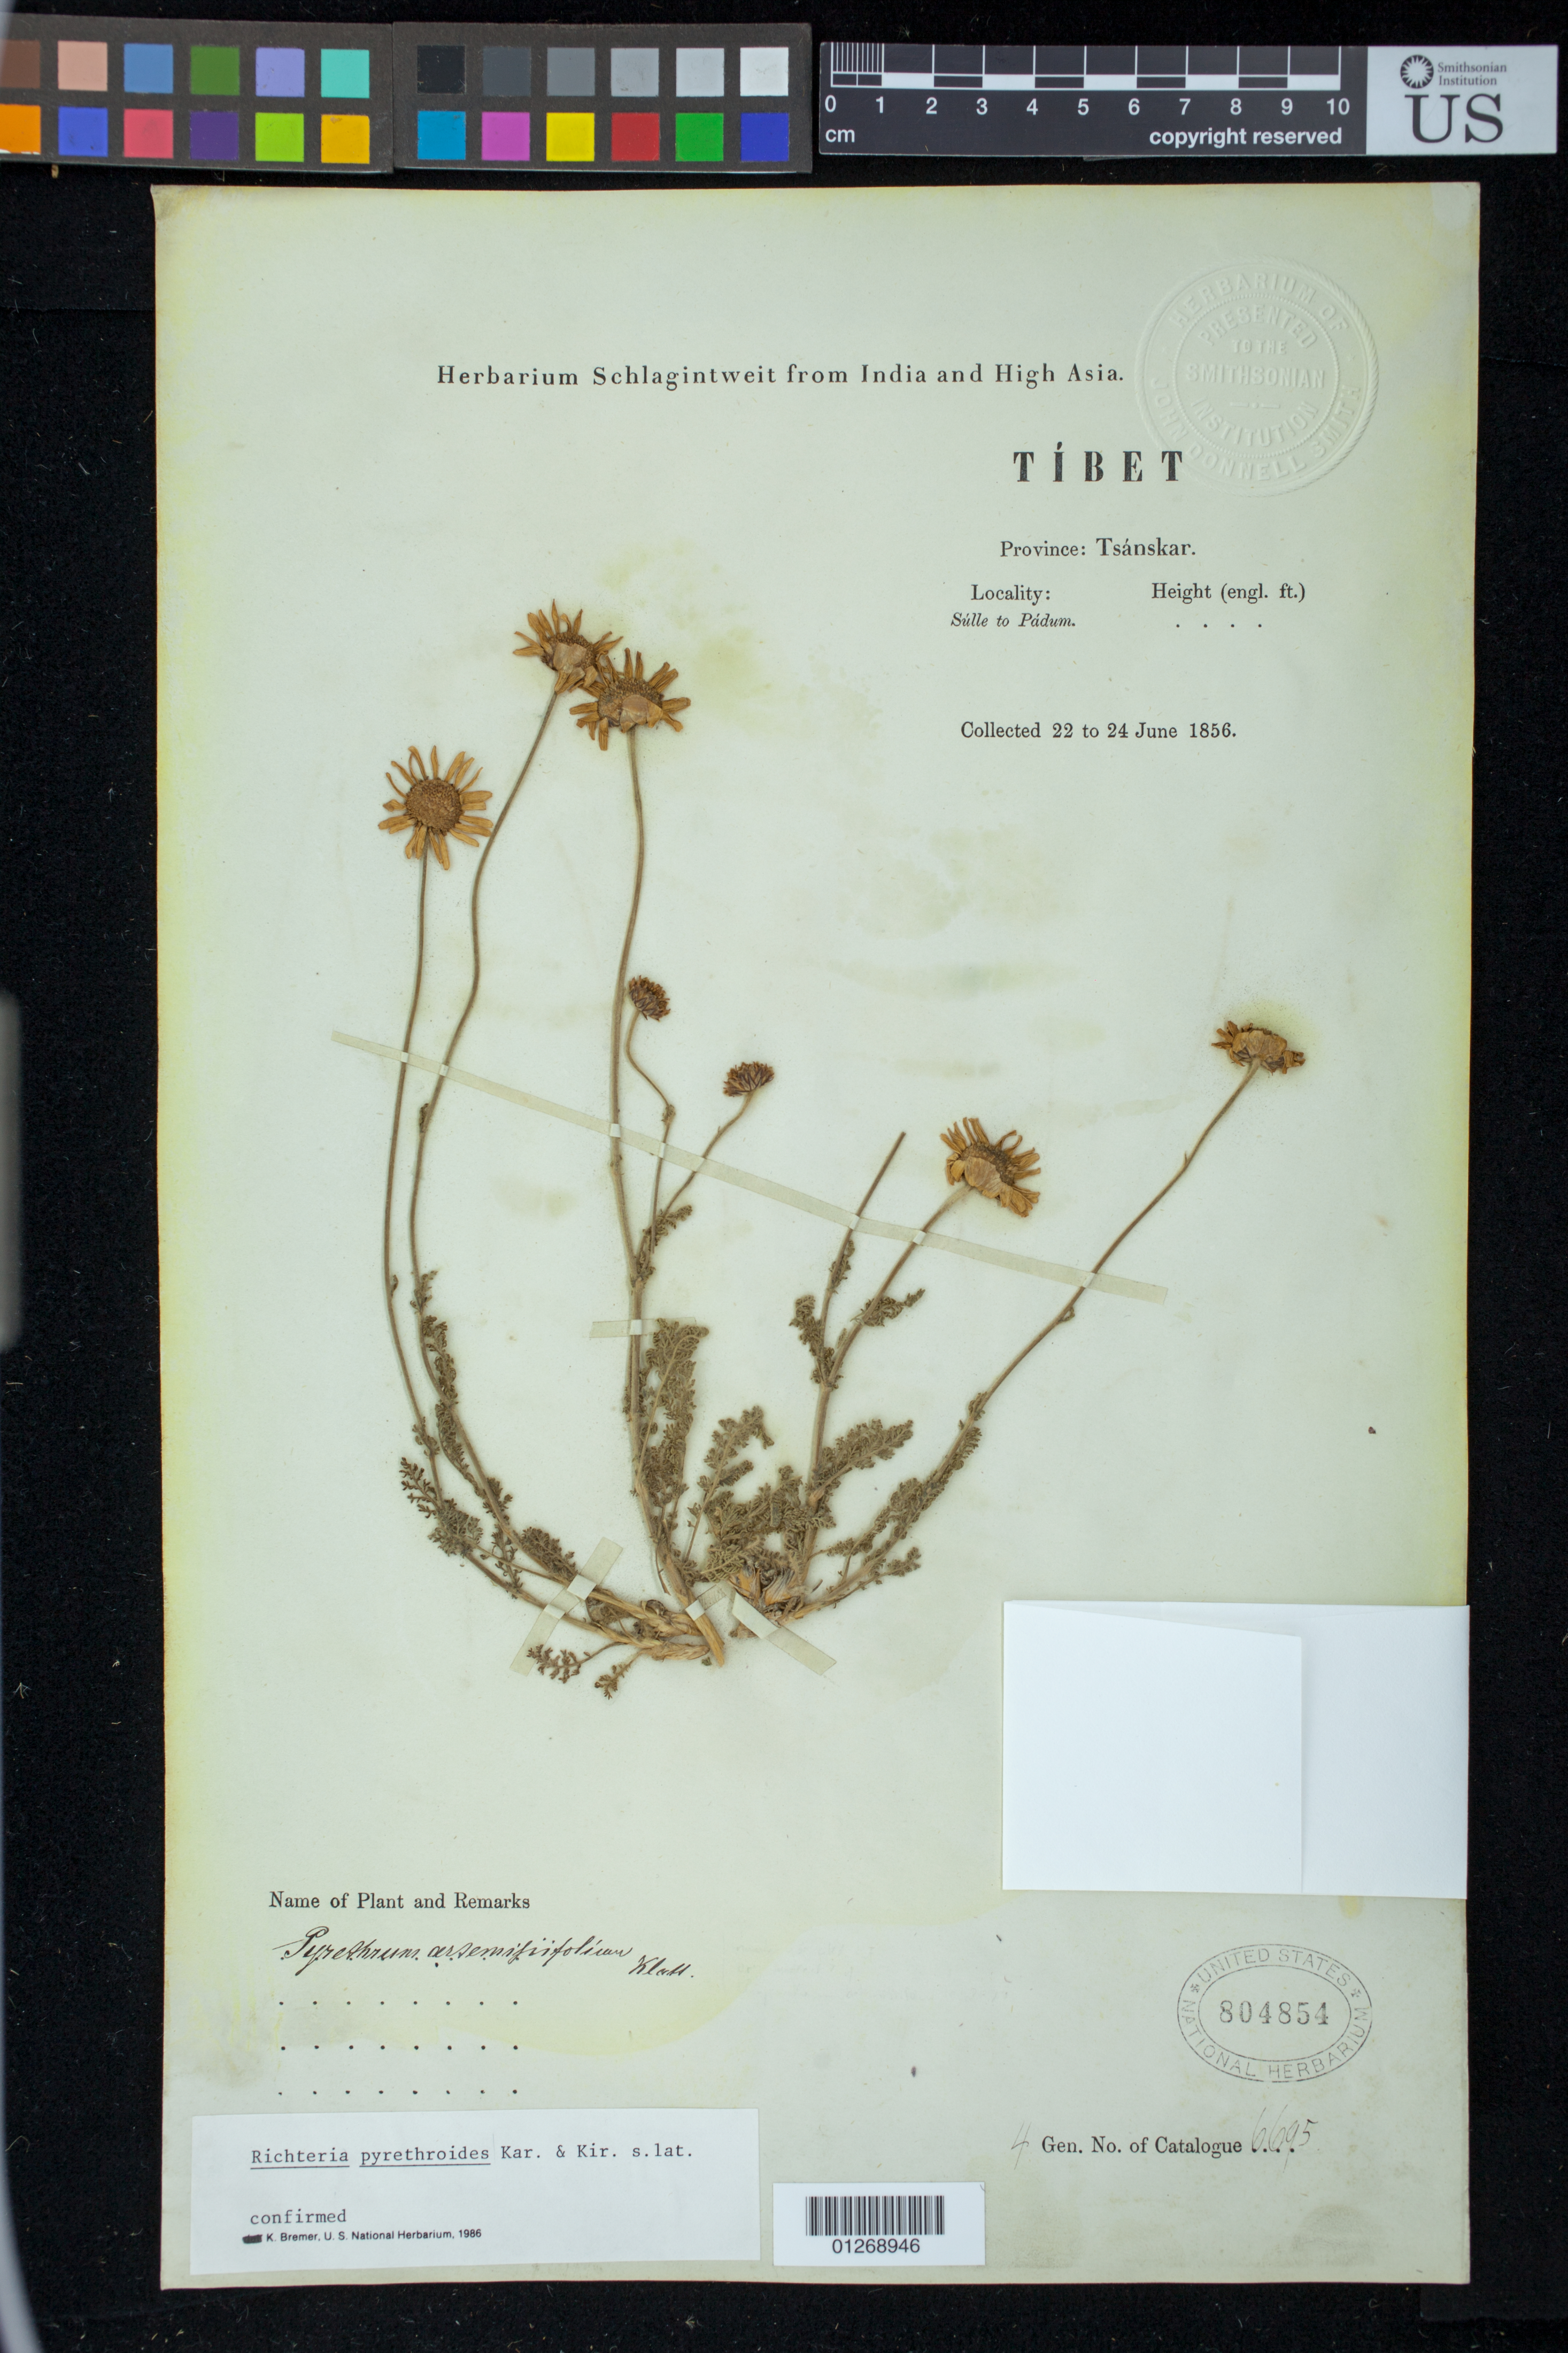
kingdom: Plantae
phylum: Tracheophyta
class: Magnoliopsida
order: Asterales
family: Asteraceae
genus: Chrysanthemum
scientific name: Chrysanthemum artemisiifolium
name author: Klatt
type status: Possible Type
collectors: Herbarium Schlagintweit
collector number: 6695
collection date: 1856-06-22/1856-06-24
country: China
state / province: Xizang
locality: Tibet. Province Tsánskar. Súlle to Pádum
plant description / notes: Annotated as "Pyrethrum artemisiifolium Klatt" [ined.], surely original material of Chrysanthemum artemisiifolium but dubiously a type; protologue cites Schlagentweit 6696 (but with same collection data as this specimen).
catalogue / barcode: US 804854